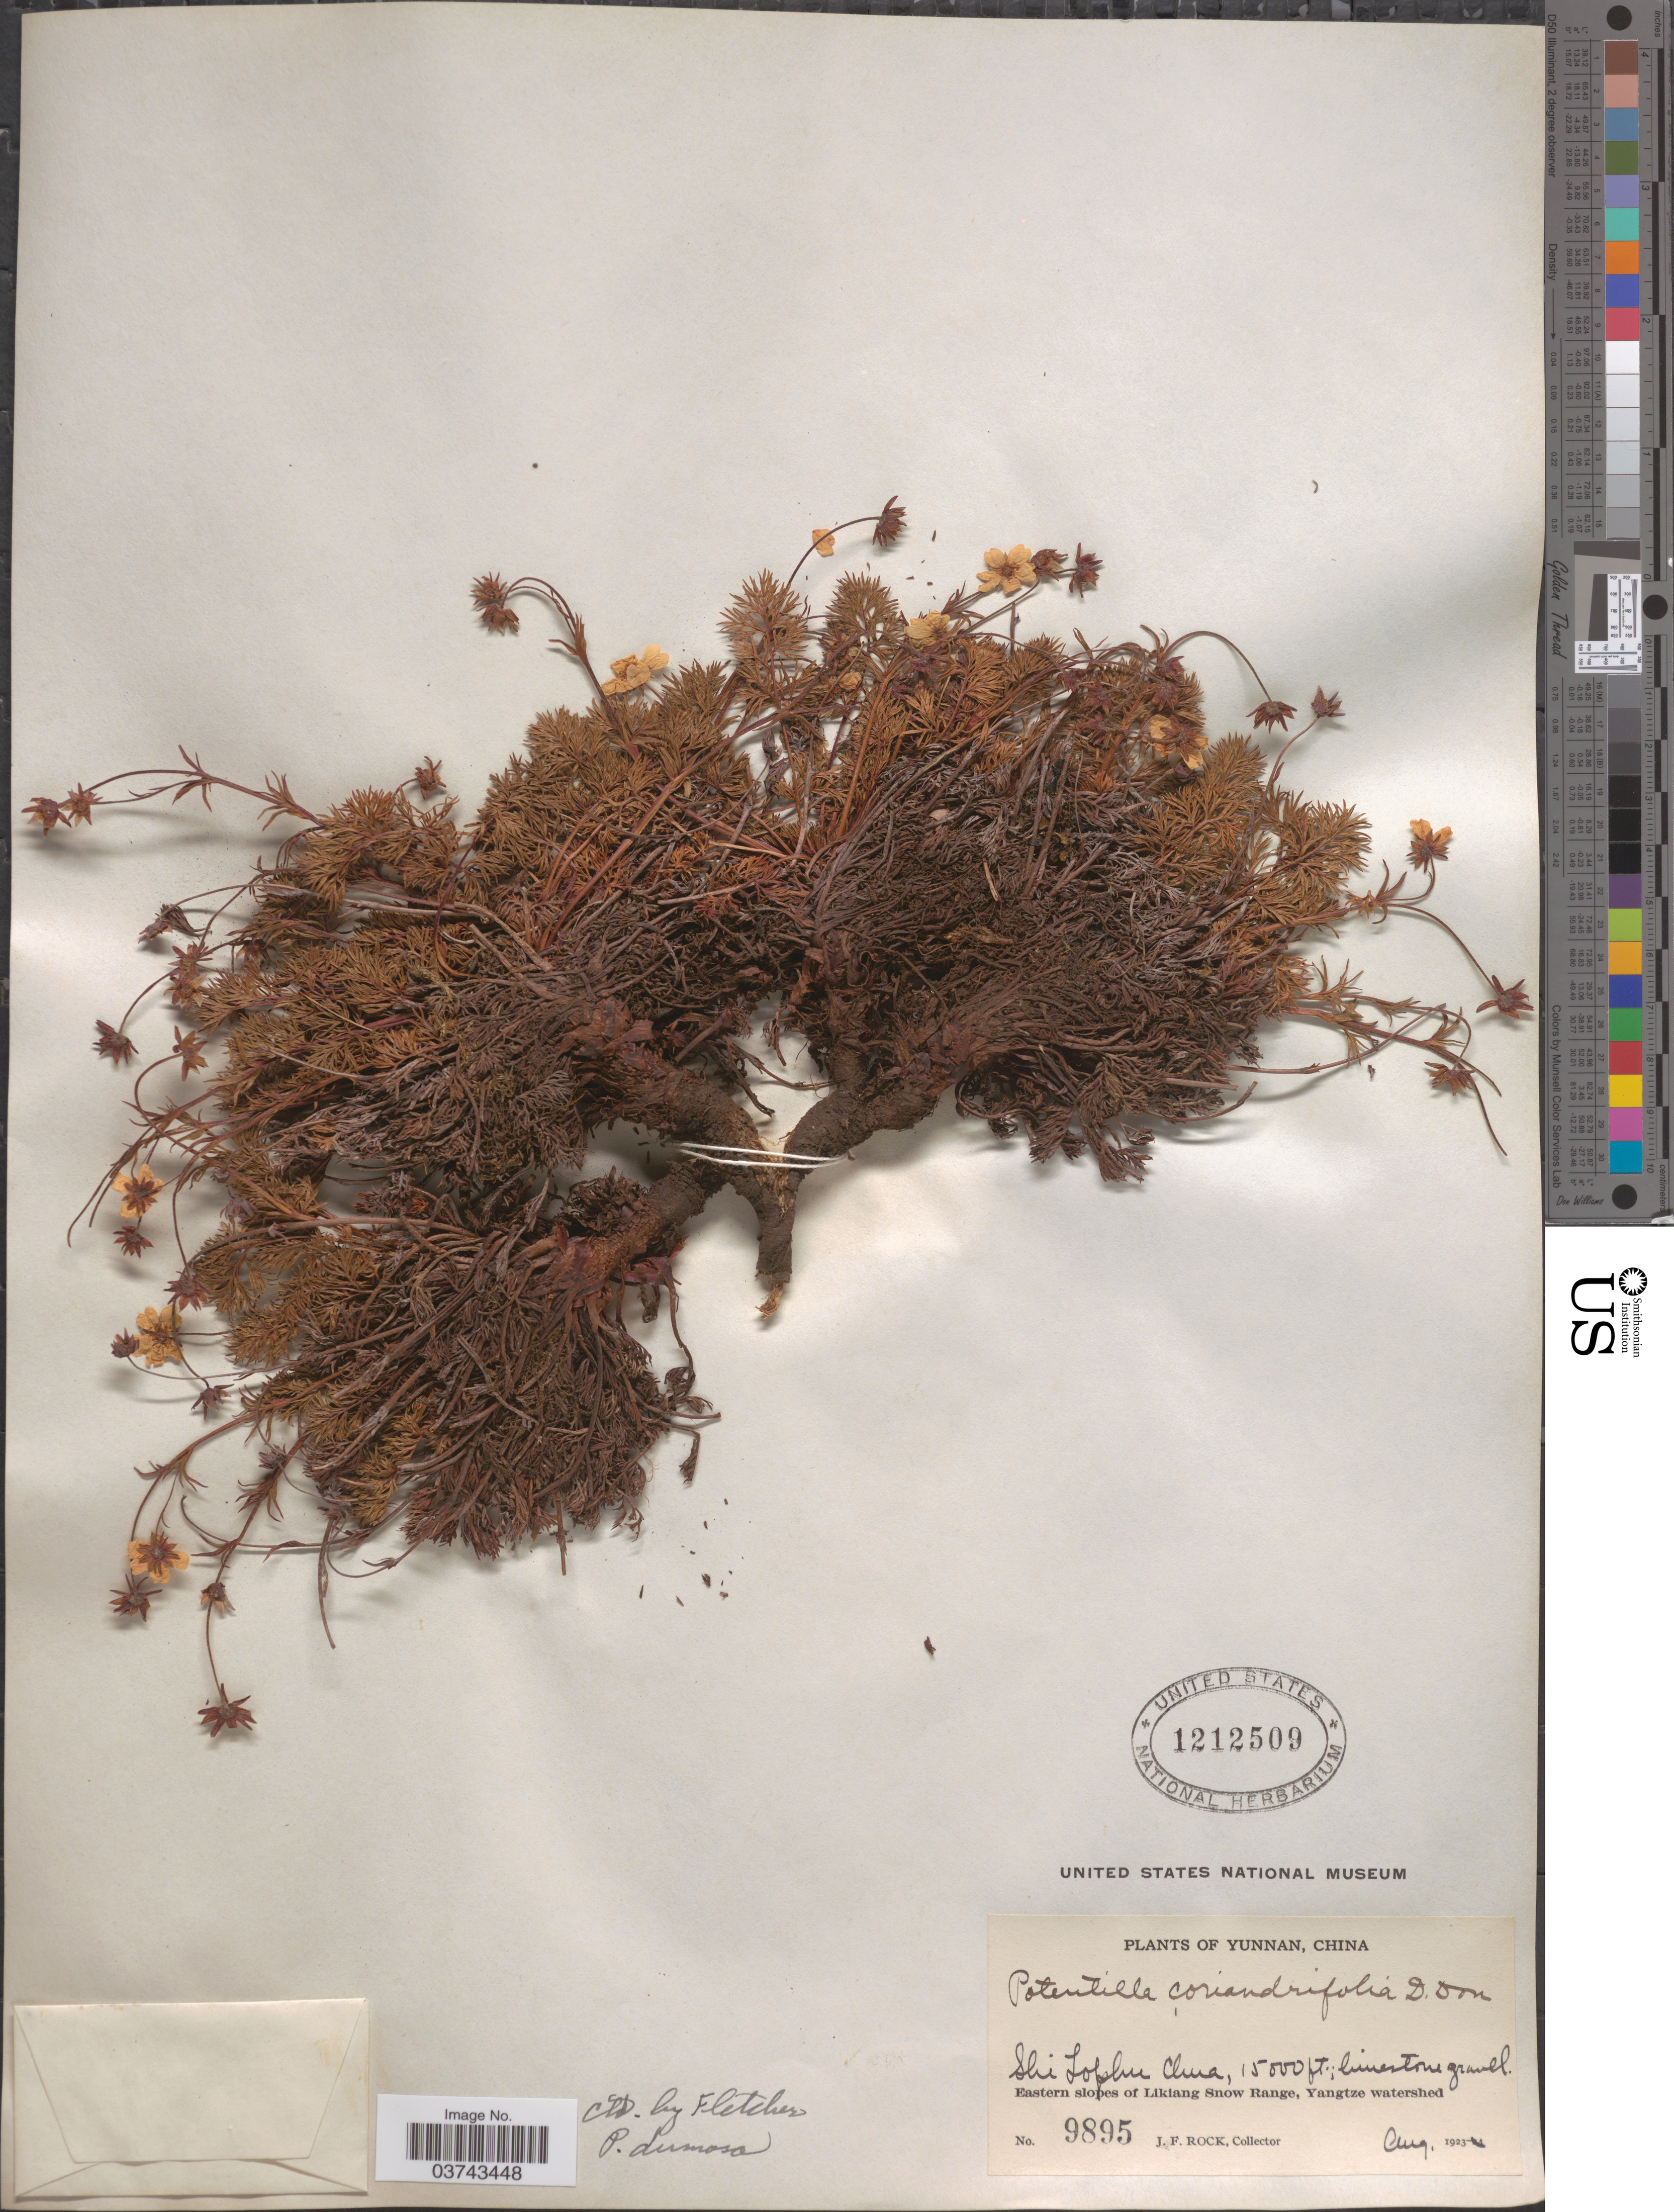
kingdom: Plantae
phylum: Tracheophyta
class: Magnoliopsida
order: Rosales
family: Rosaceae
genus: Potentilla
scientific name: Potentilla dumosa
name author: (Franch.) Hand.-Mazz.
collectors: J. Rock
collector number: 9895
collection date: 1923-08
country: China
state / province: Yunnan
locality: Shi Lophu Chua. Eastern slopes of Likiang Snow Range, Yangtze watershed.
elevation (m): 4572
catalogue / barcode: US 1212509